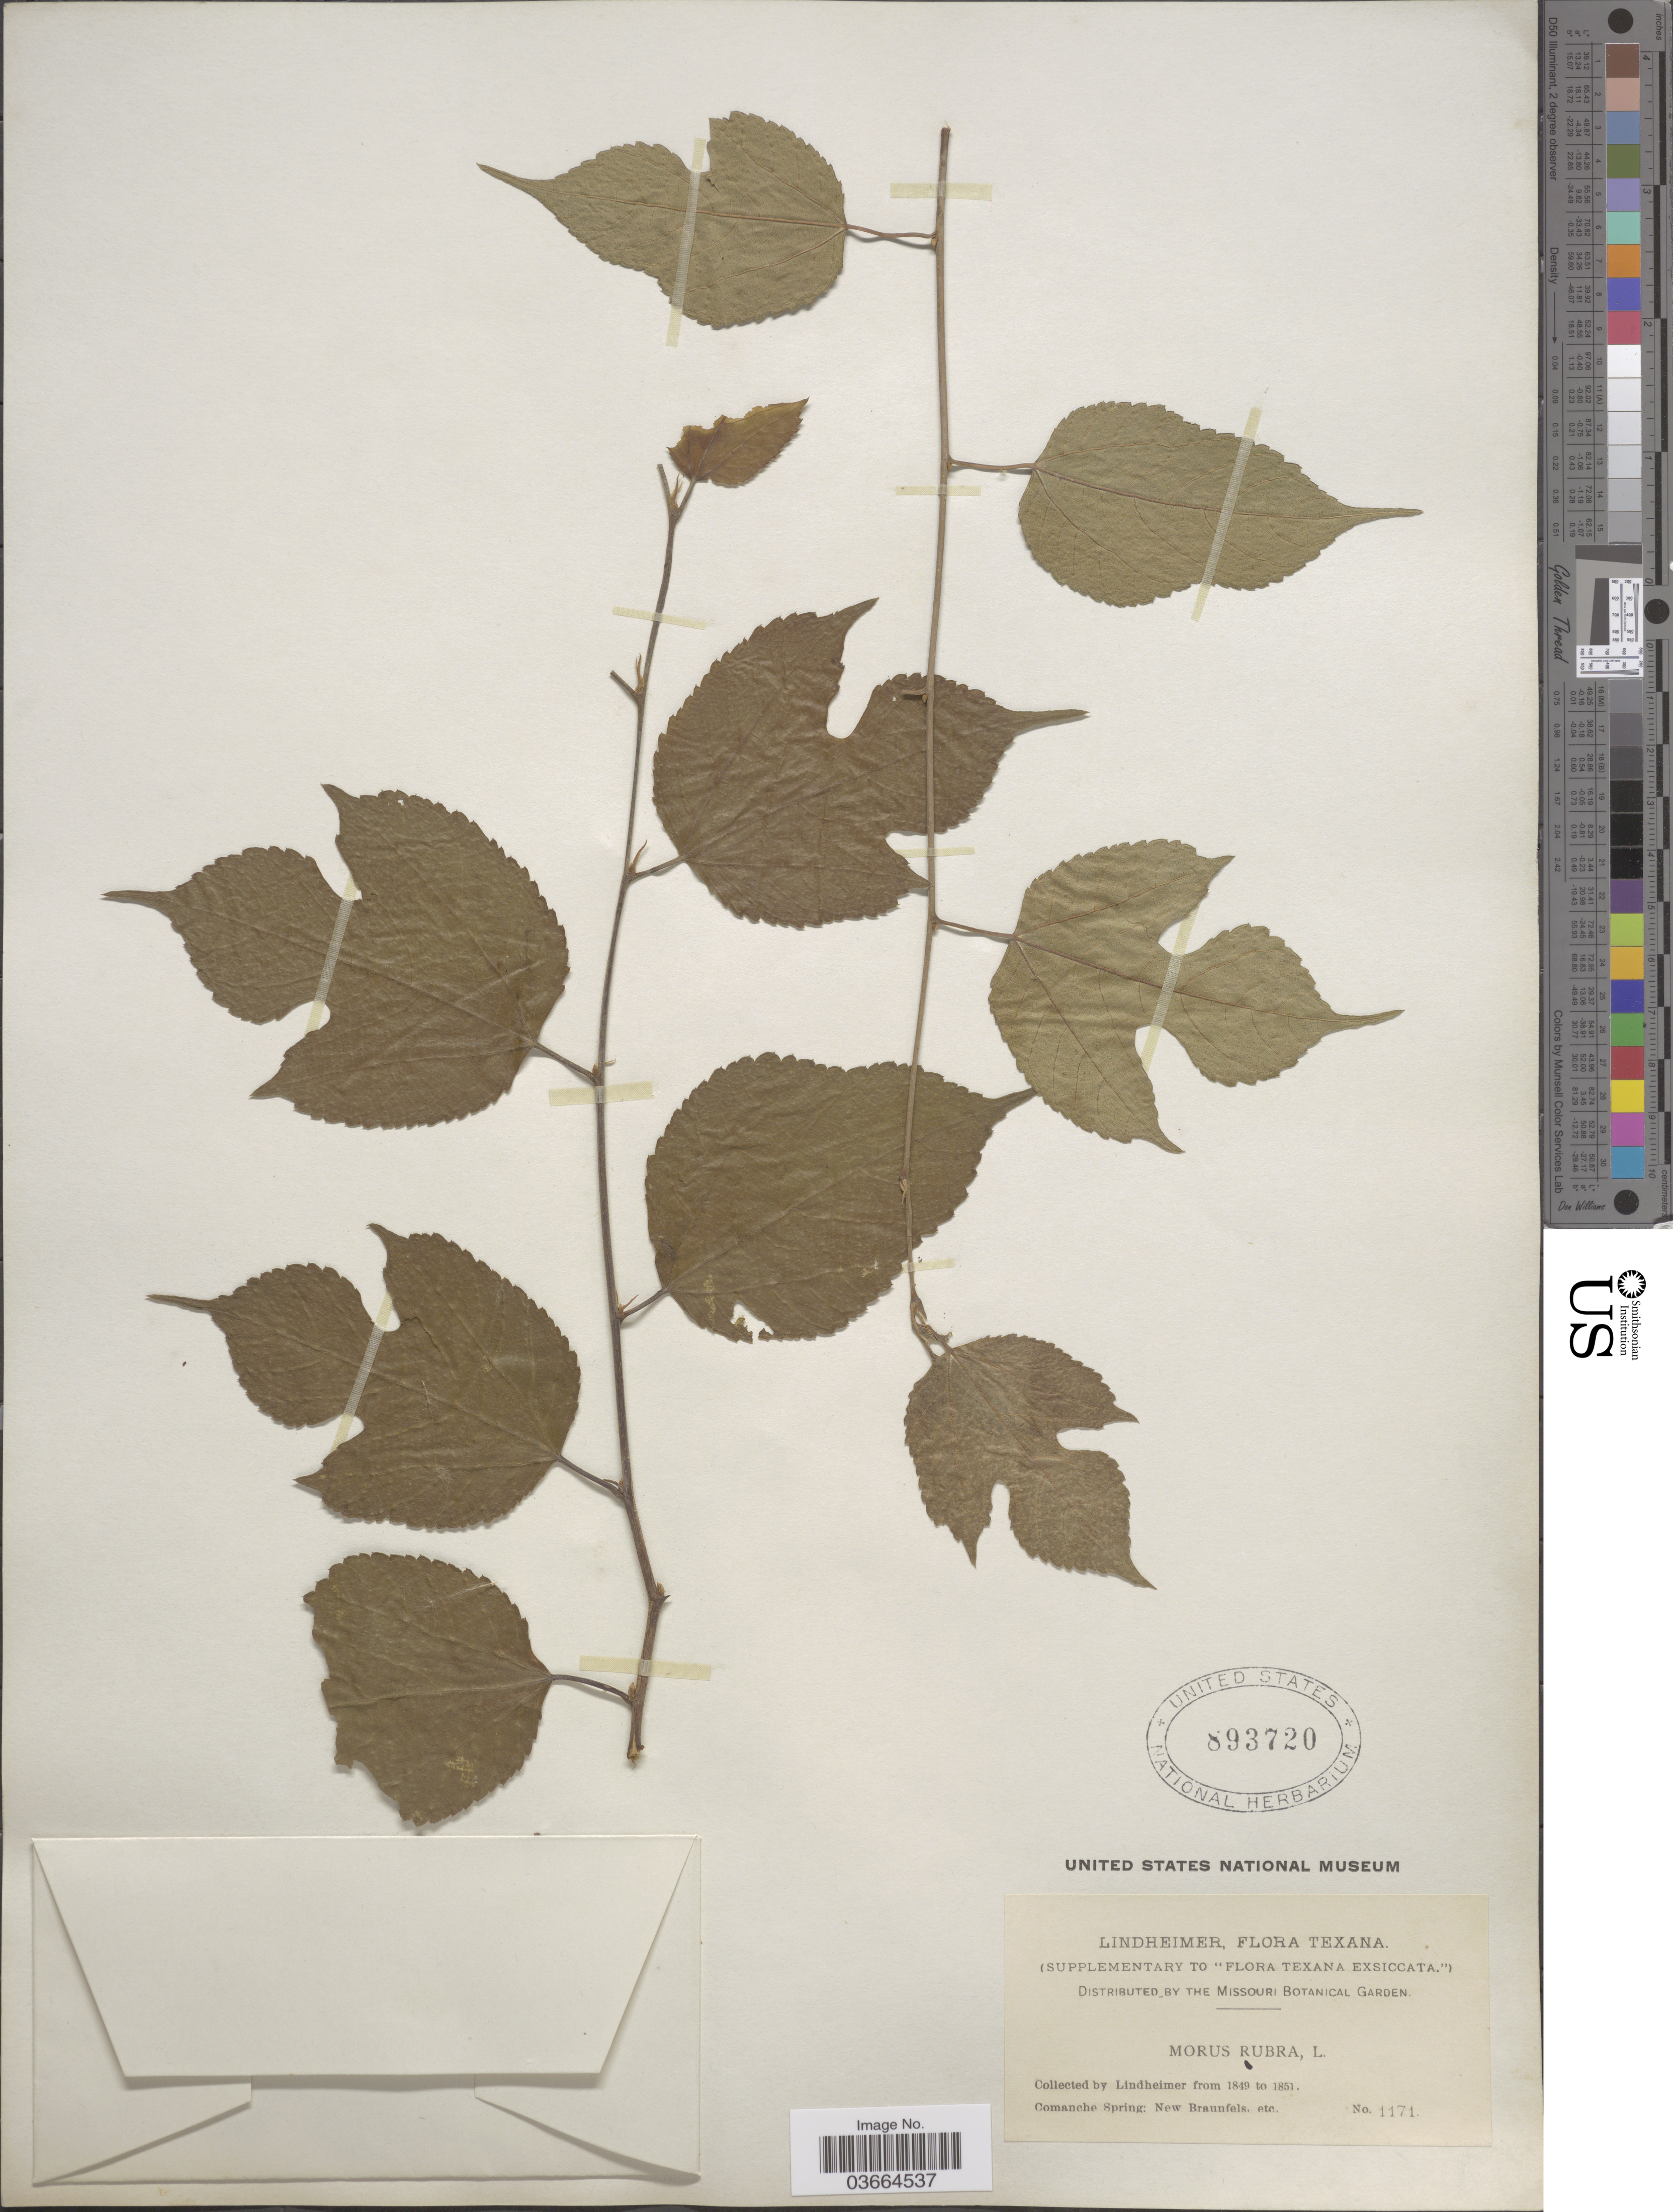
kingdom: Plantae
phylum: Tracheophyta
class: Magnoliopsida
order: Rosales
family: Moraceae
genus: Morus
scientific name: Morus microphylla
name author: Buckley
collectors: -. Lindheimer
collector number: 1171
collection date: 1849/1851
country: United States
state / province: Texas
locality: Comanche Spring: New Braunfels, etc.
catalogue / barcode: US 893720